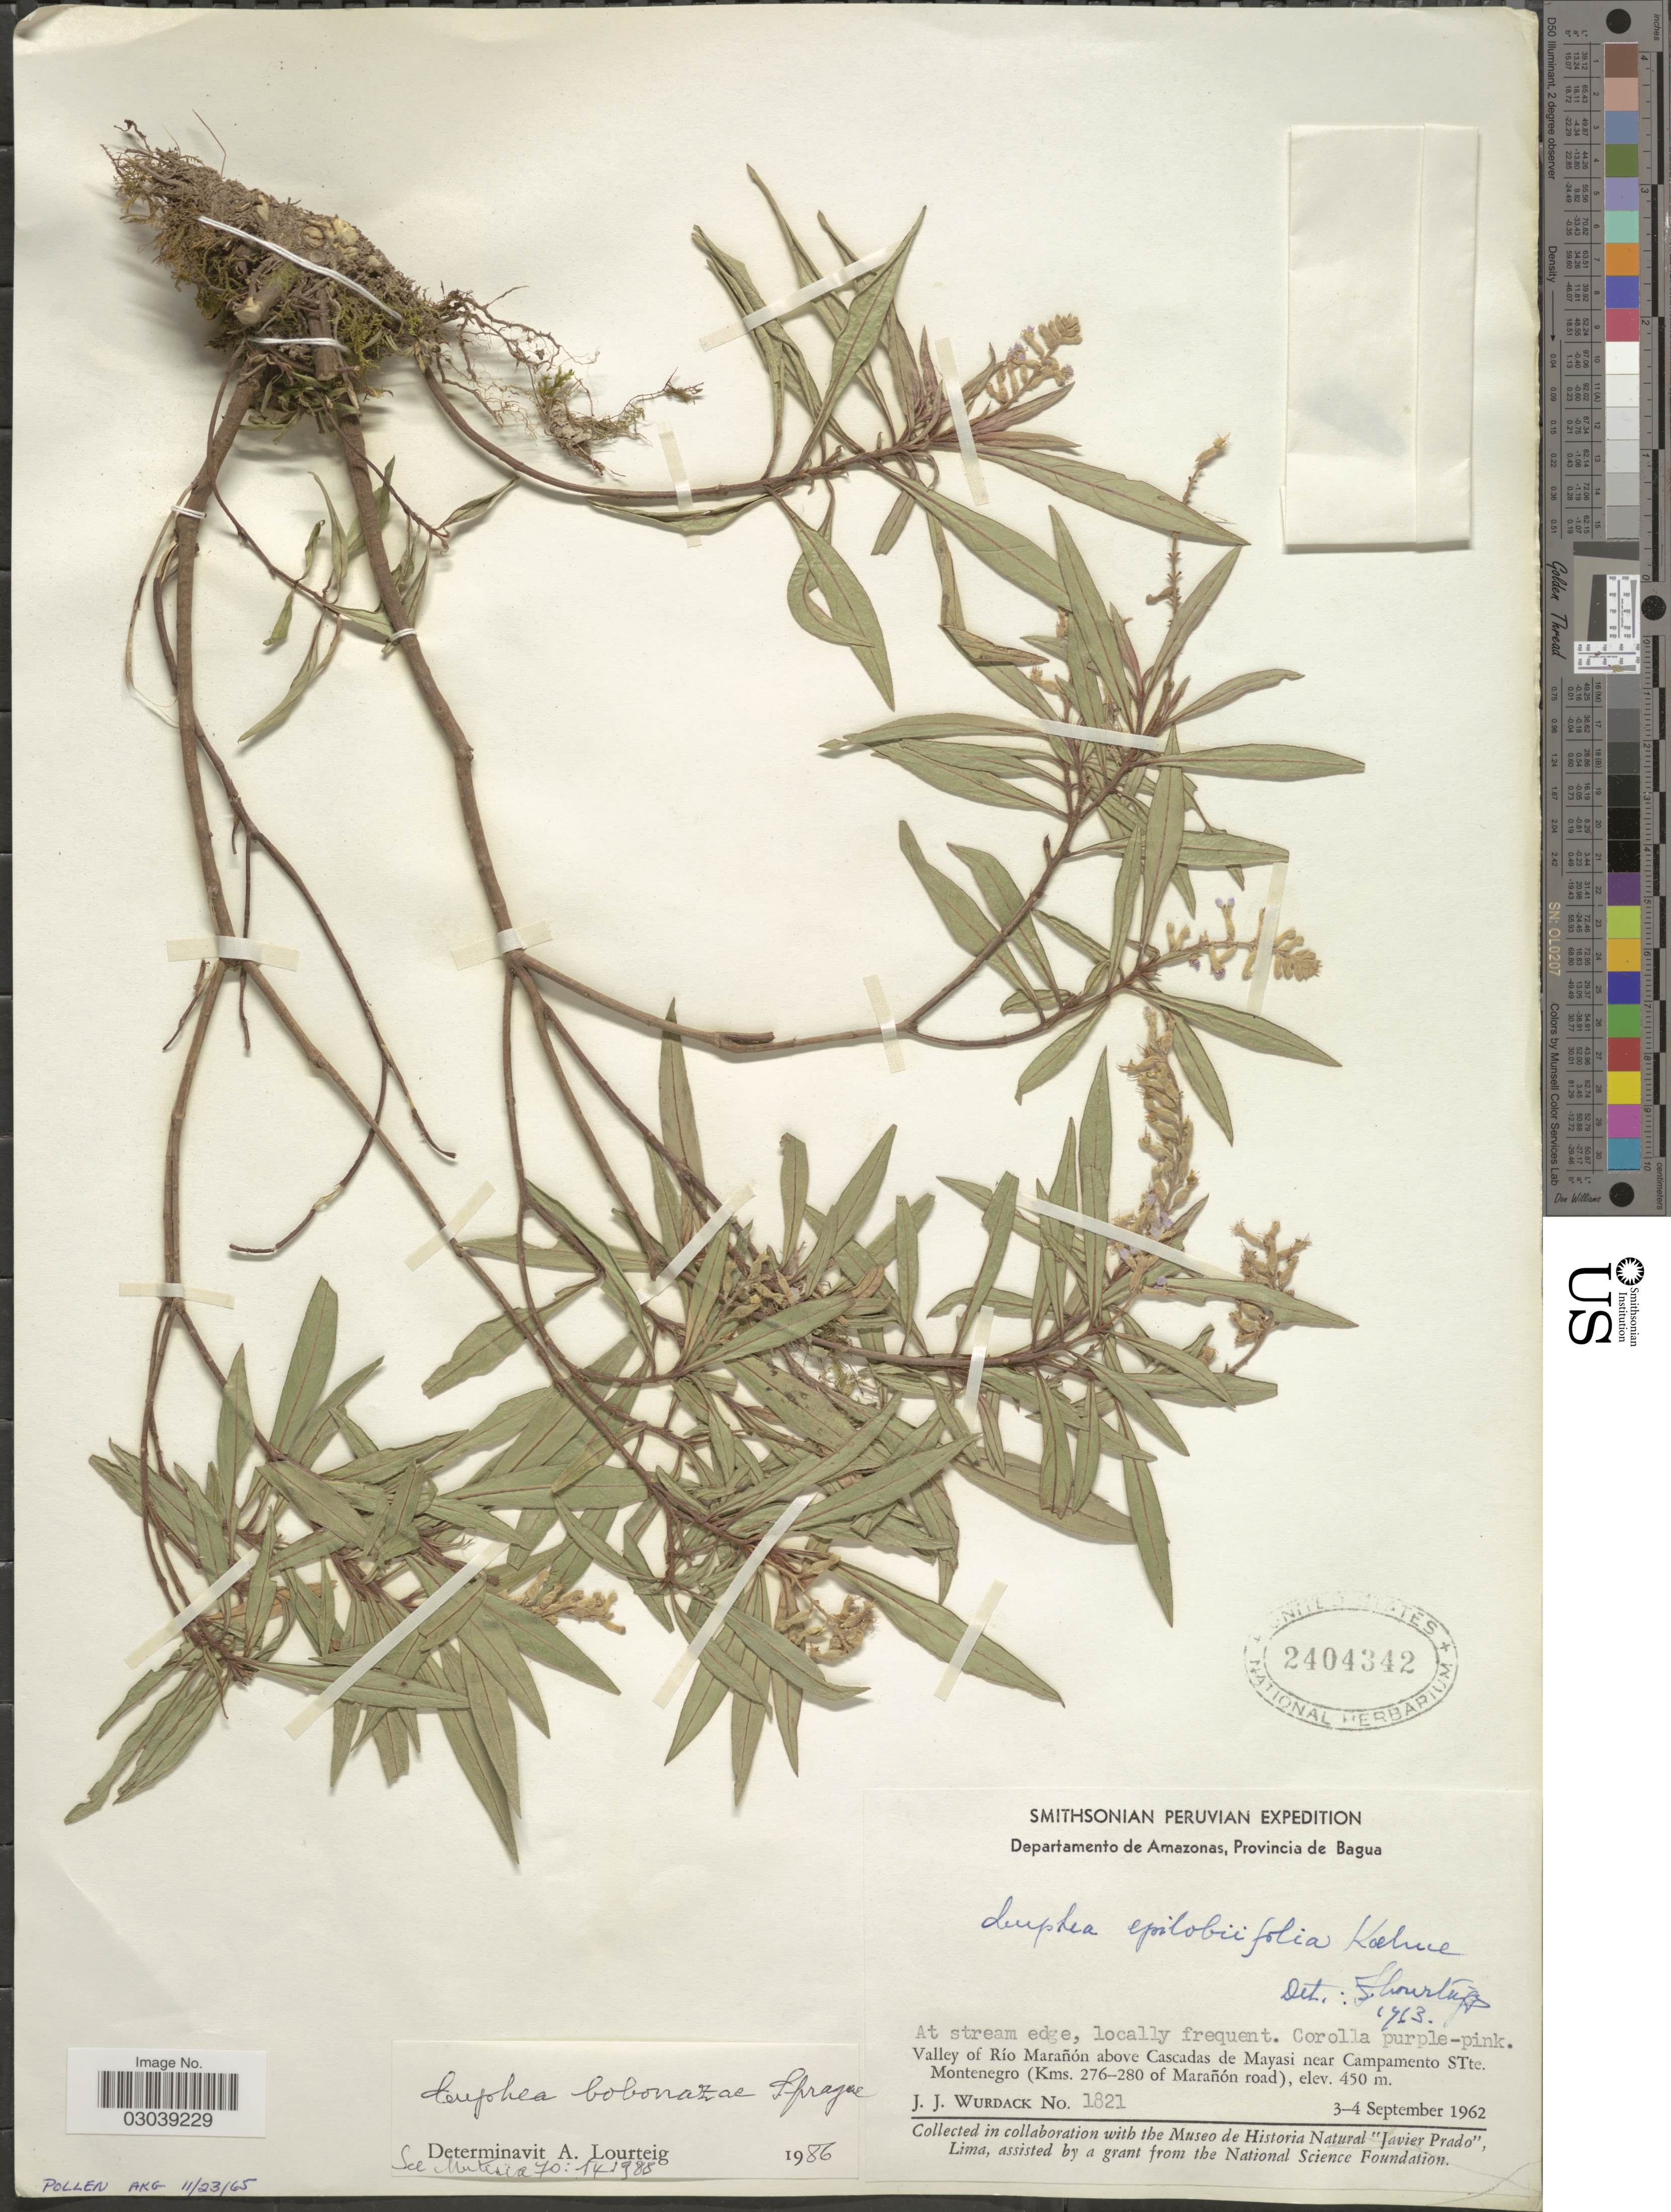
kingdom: Plantae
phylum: Tracheophyta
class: Magnoliopsida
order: Myrtales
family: Lythraceae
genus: Cuphea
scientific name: Cuphea bobonazae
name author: Sprague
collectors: J. J. Wurdack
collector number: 1821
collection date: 1962-09-03/1962-09-04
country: Peru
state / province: Amazonas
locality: Departamento de Amazonas, Provincia de Bagua. Valley of Río Marañón above Cascadas de Mayasi near Campamento STte Montenegro (Kms. 276-280 at Marañon road).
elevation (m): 450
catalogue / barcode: US 2404342